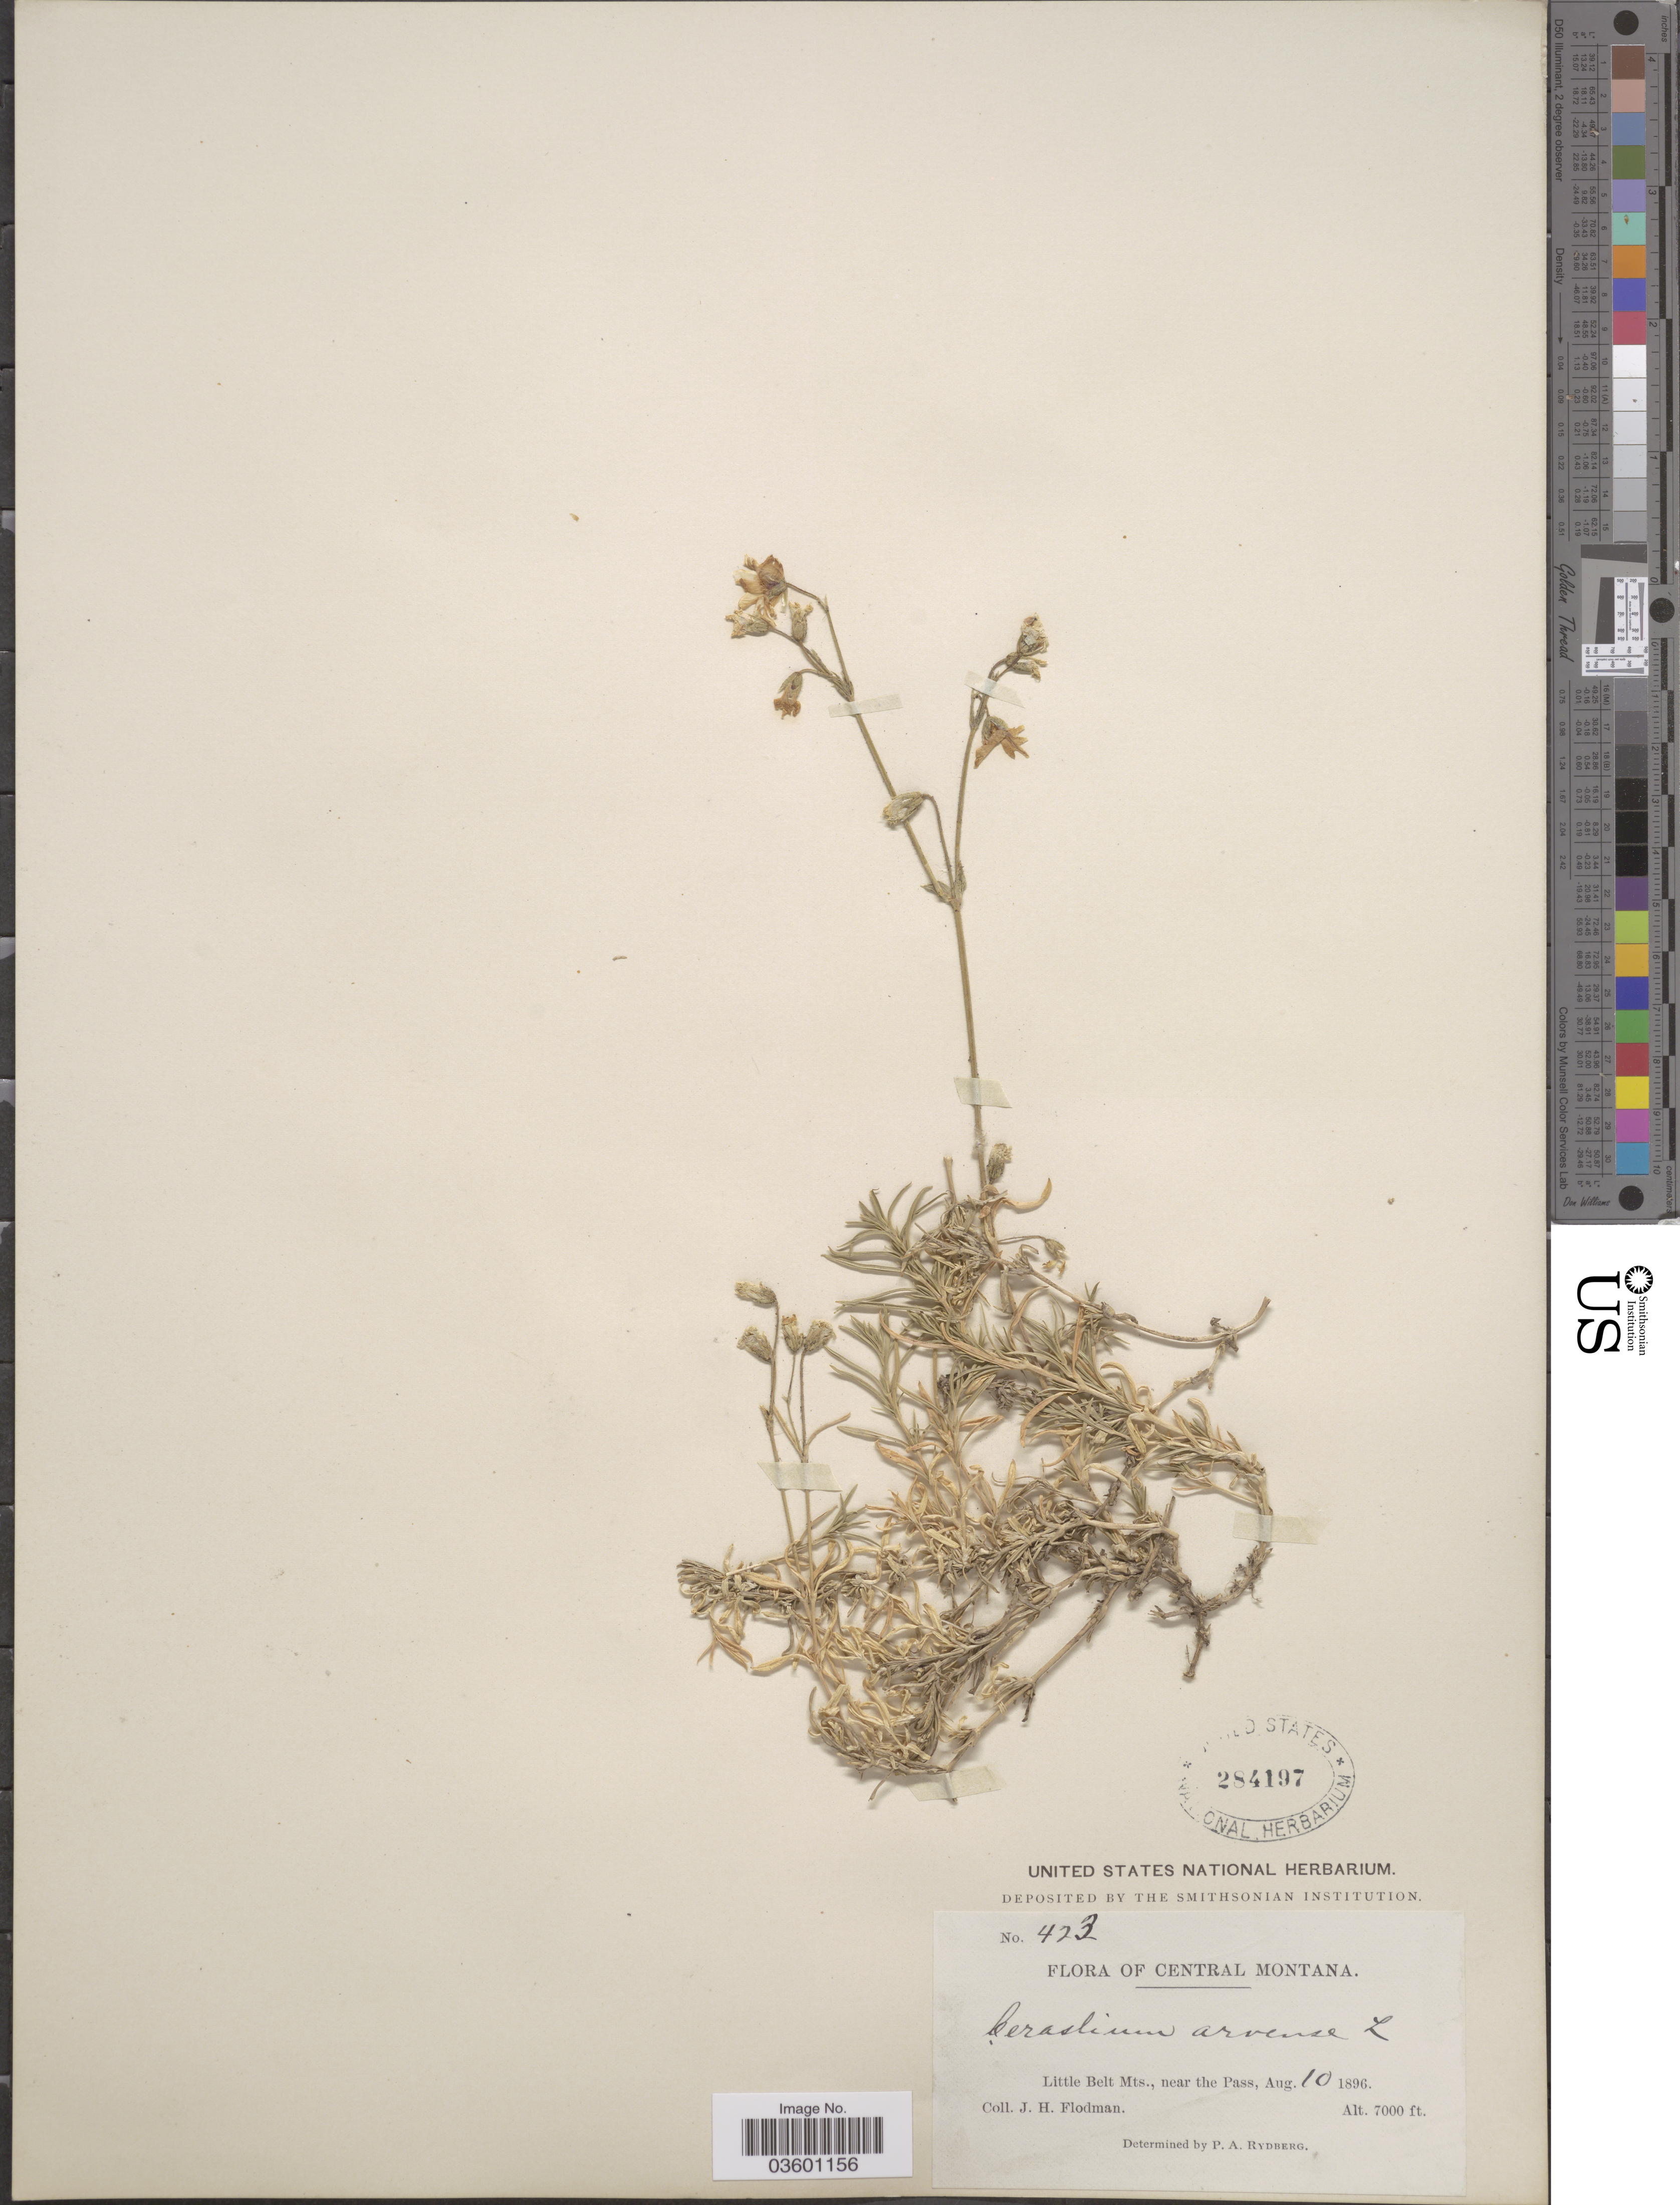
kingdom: Plantae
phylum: Tracheophyta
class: Magnoliopsida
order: Caryophyllales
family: Caryophyllaceae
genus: Cerastium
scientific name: Cerastium arvense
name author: L.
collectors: J. Flodman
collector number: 423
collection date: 1896-08-10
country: United States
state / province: Montana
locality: Central Montana. Little Belt Mts., near the Pass.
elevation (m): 2134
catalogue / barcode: US 284197